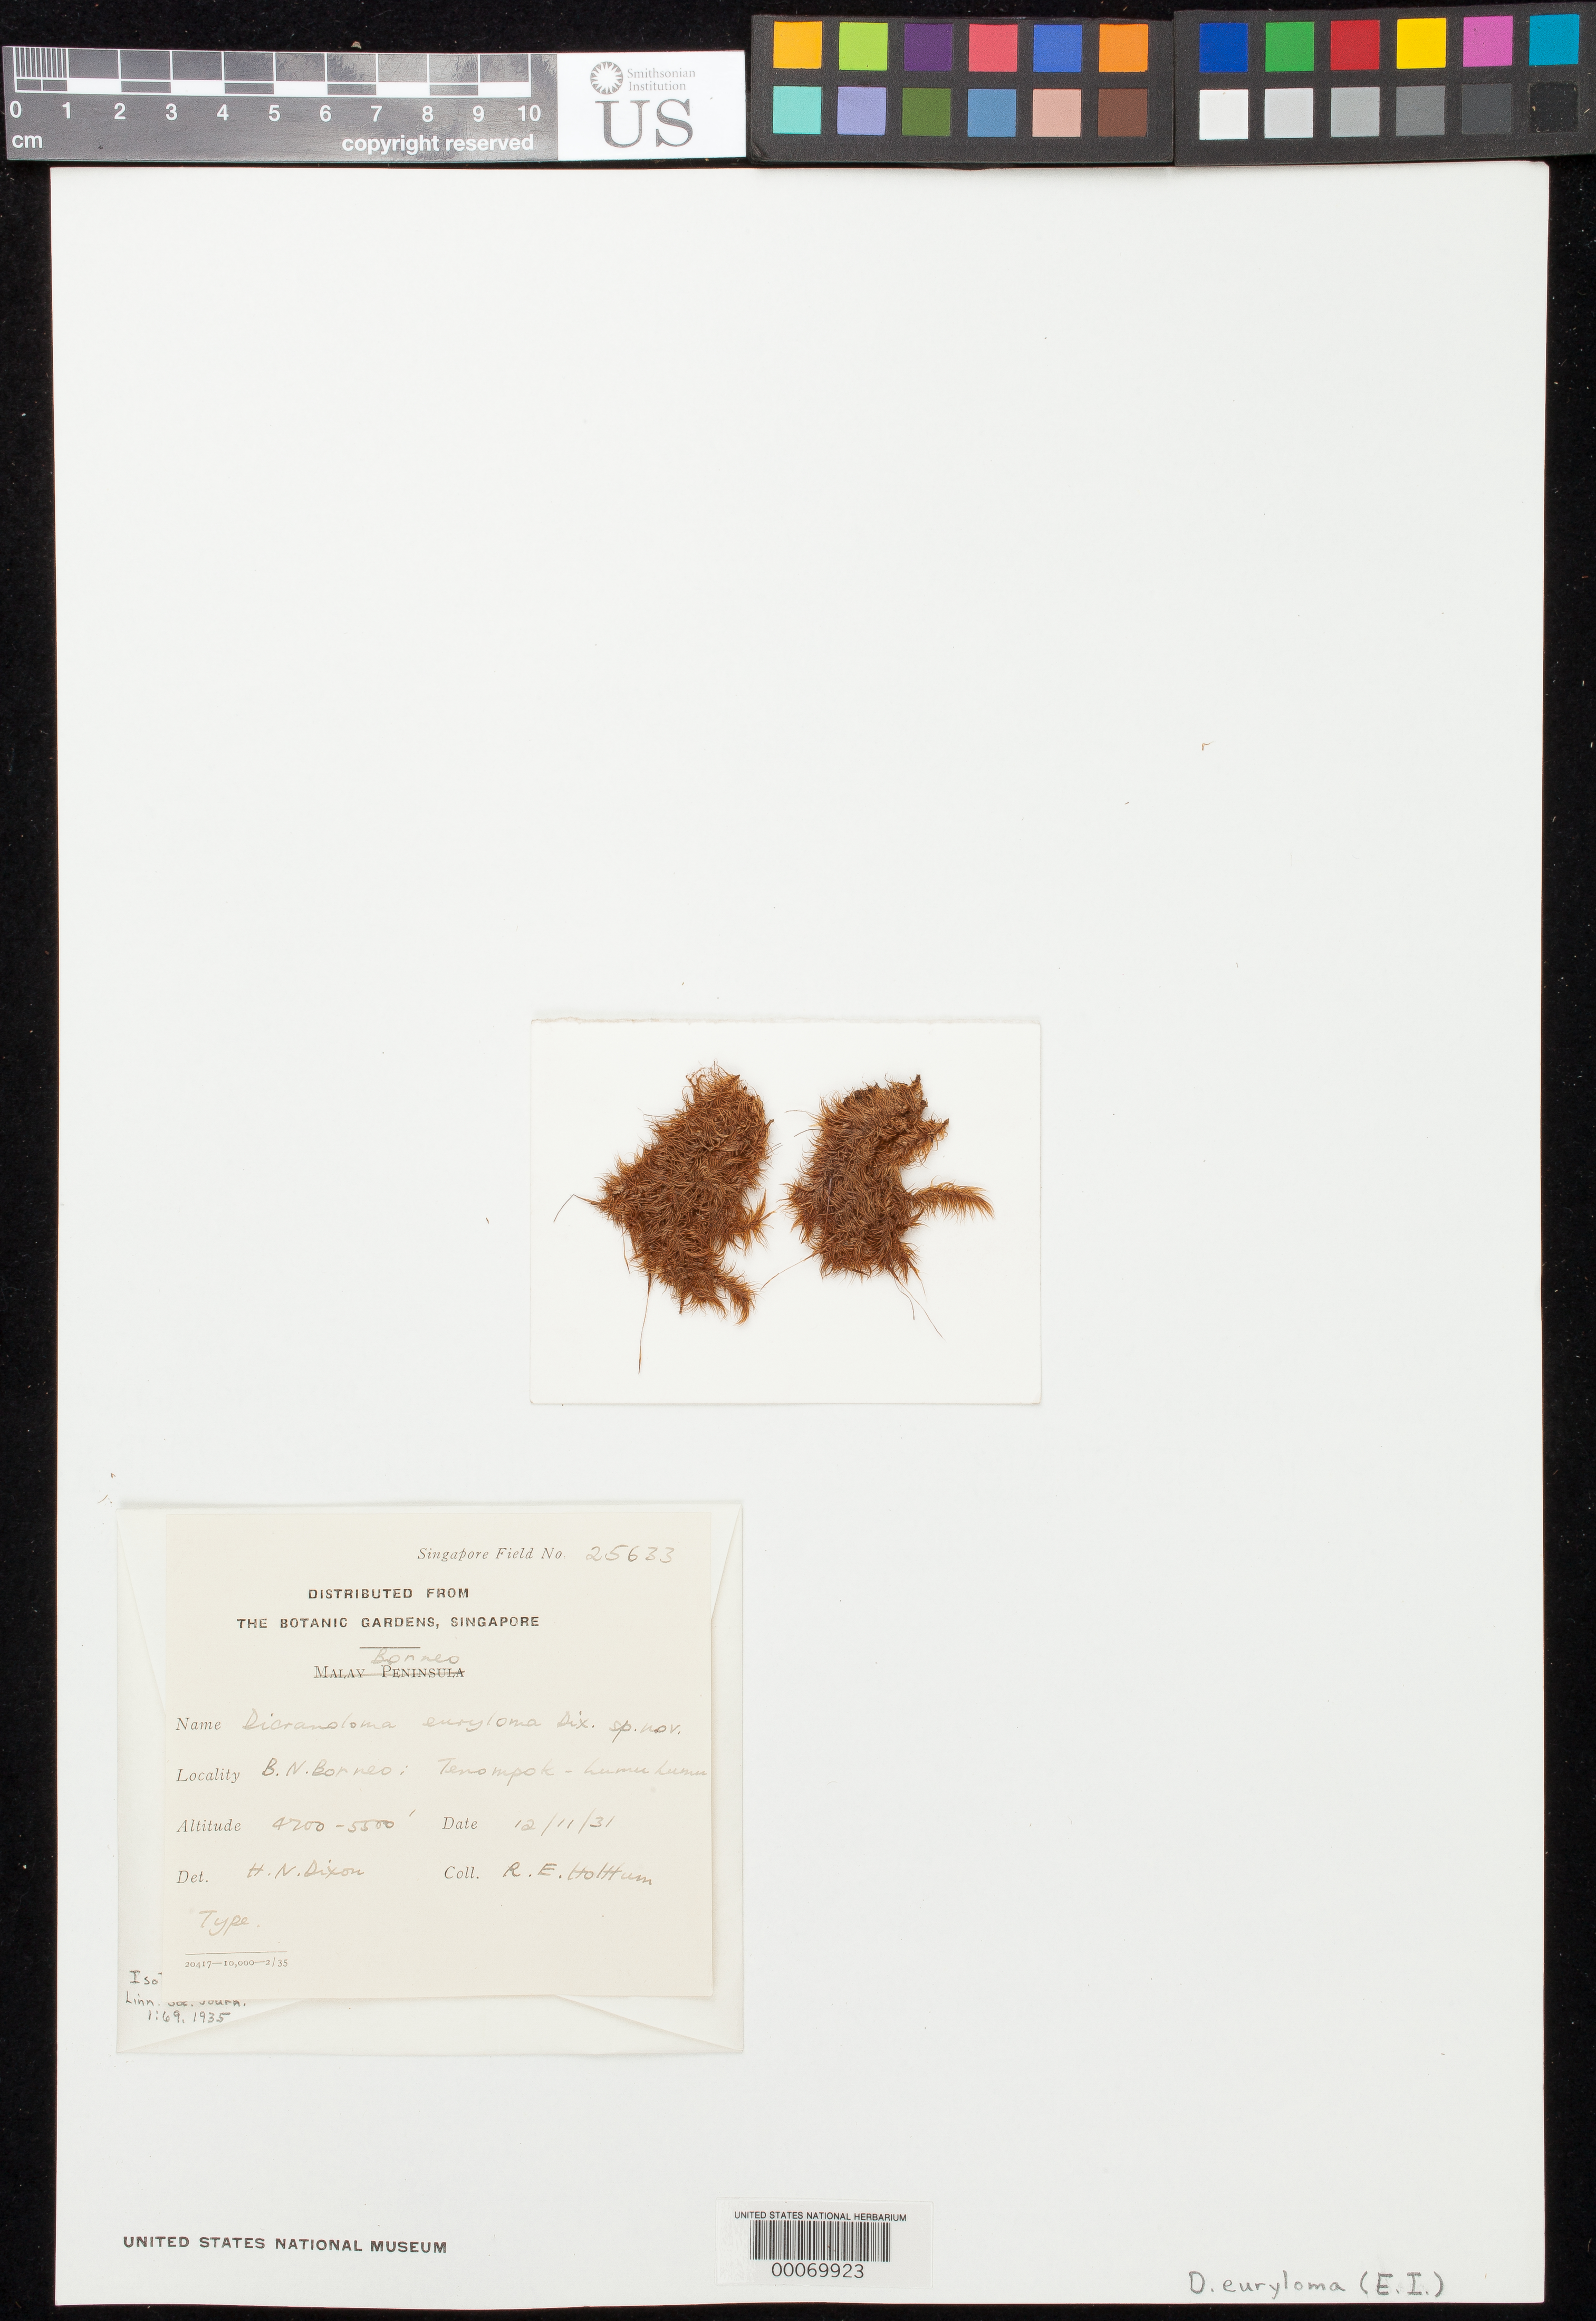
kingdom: Plantae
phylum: Bryophyta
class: Bryopsida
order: Dicranales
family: Dicranaceae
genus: Dicranoloma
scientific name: Dicranoloma euryloma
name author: Dixon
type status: Isotype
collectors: R. E. Holttum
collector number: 25633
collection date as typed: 12 Nov 1931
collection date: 1931-11-12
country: Brunei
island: Borneo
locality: Tenompok-Luma Luma.